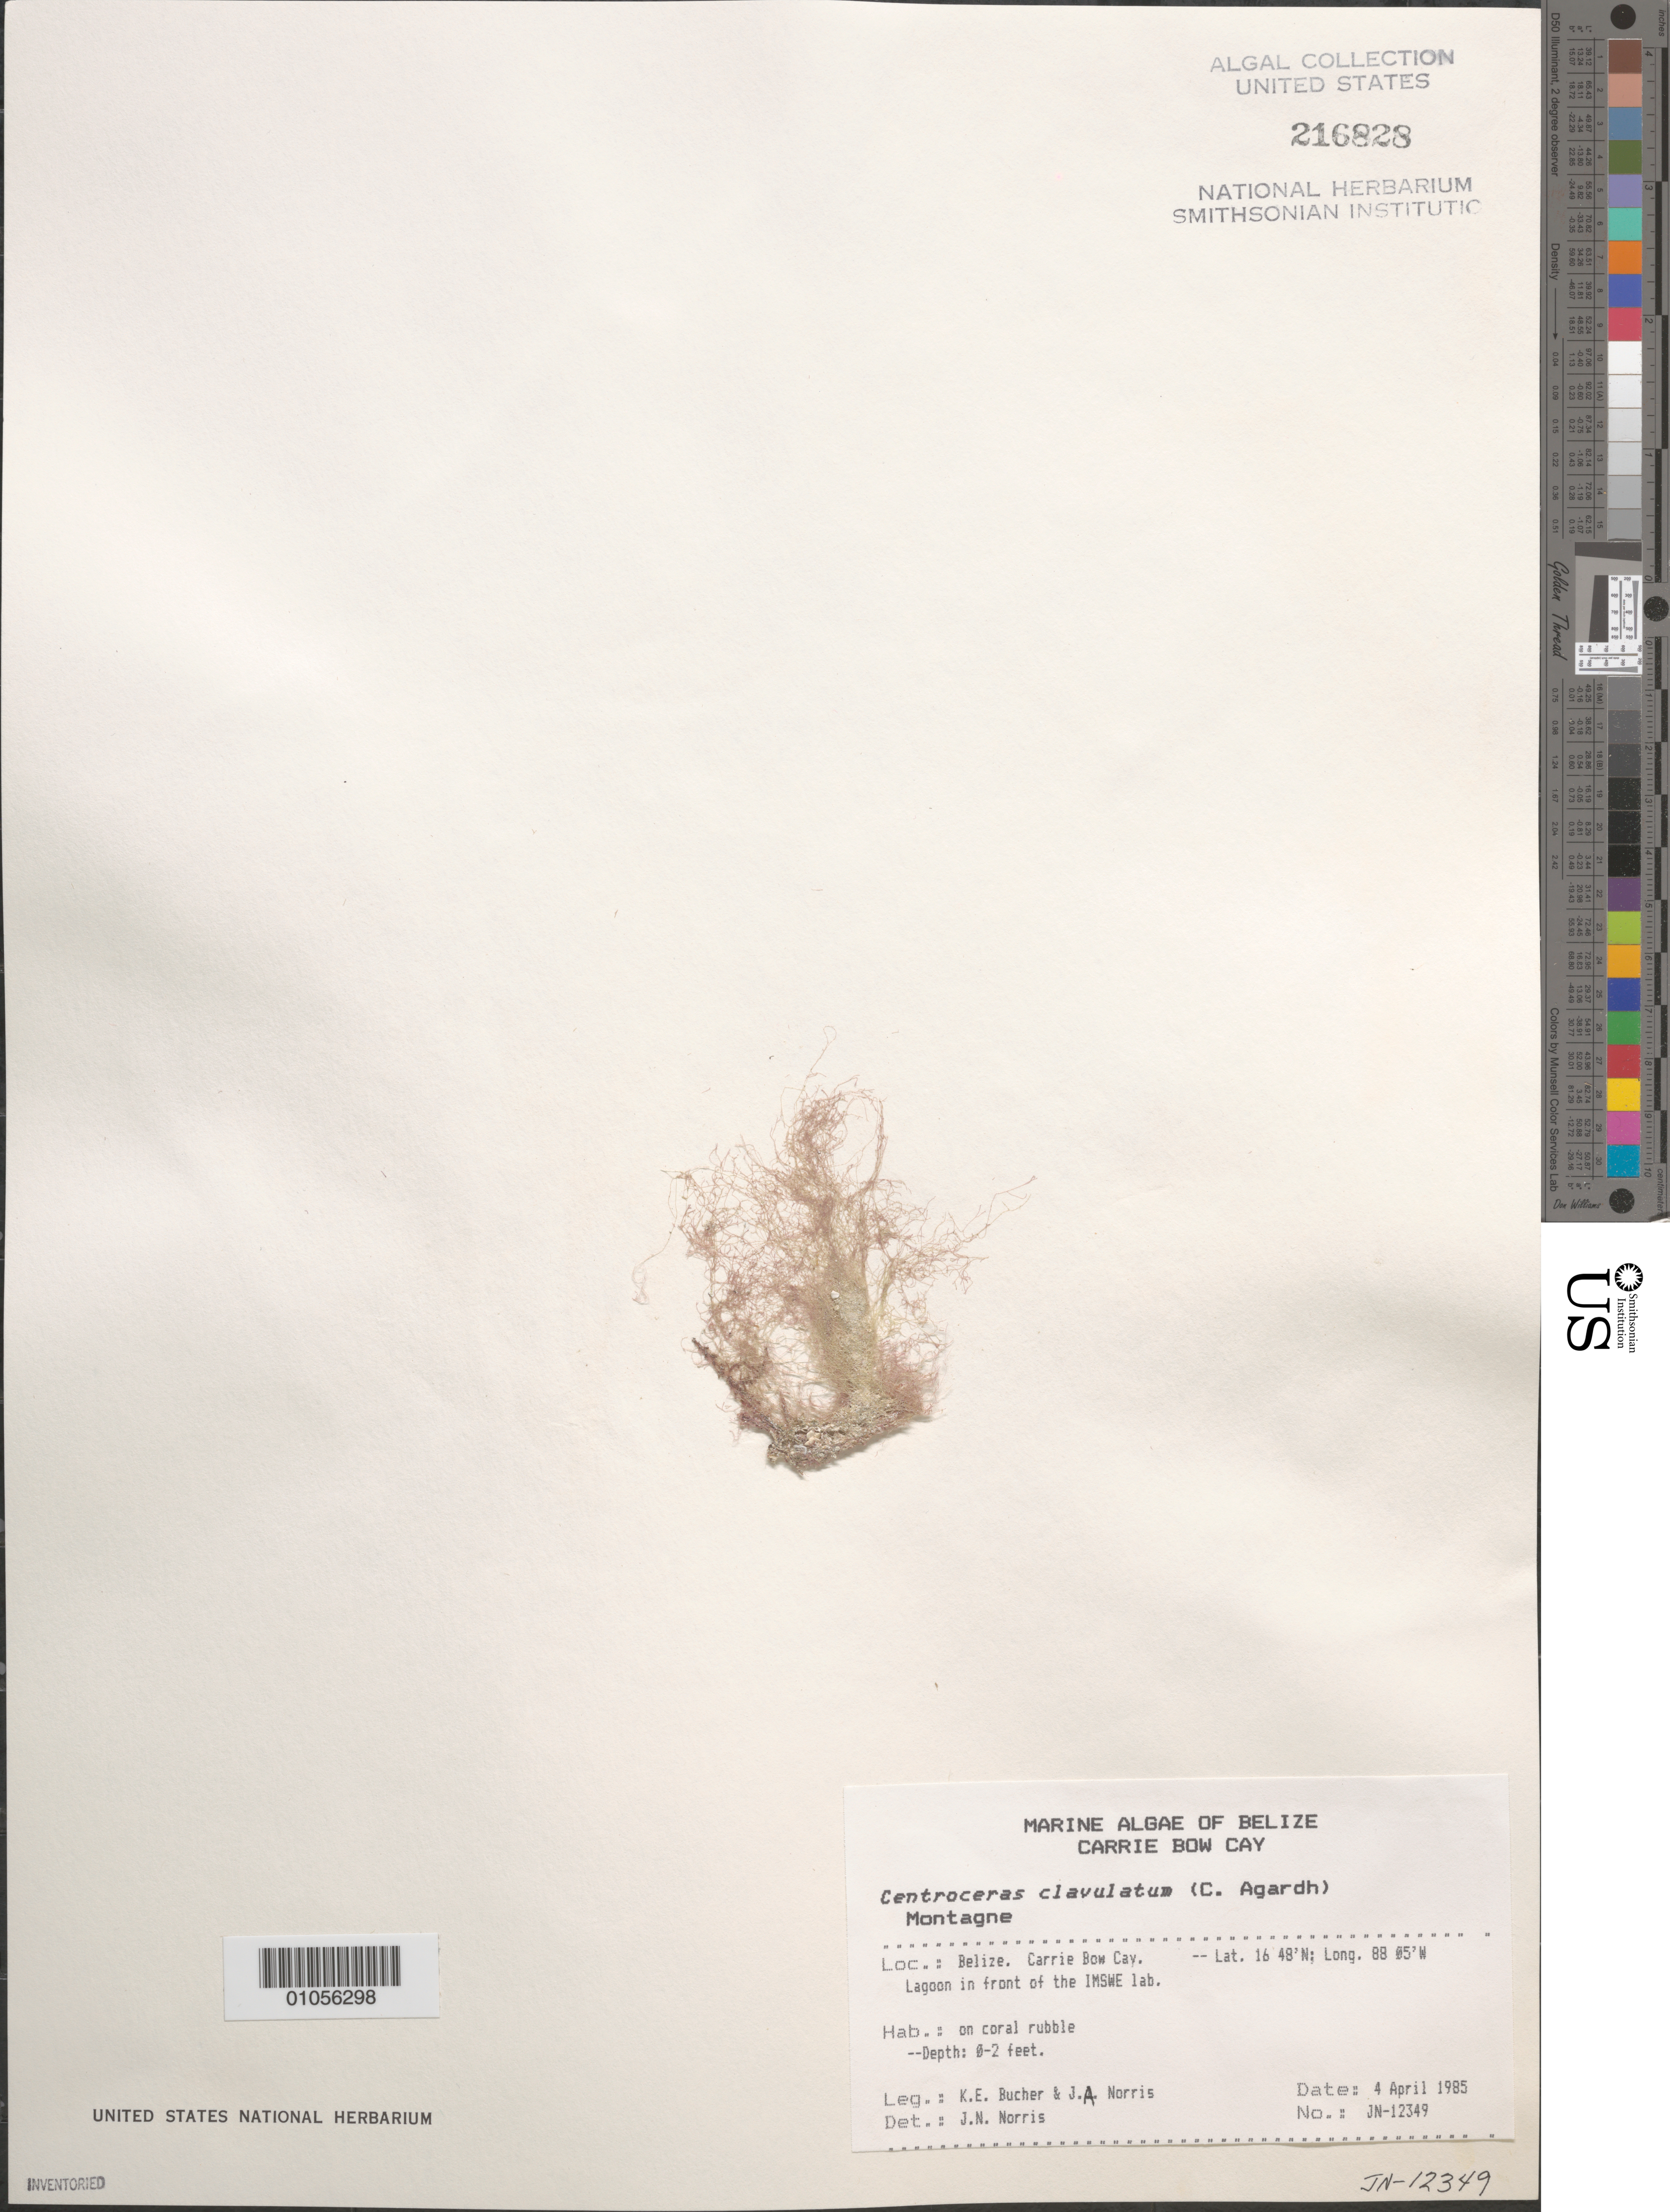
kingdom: Plantae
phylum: Rhodophyta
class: Florideophyceae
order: Ceramiales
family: Ceramiaceae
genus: Centroceras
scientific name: Centroceras clavulatum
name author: (C. Agardh) Mont.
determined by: Norris, James N.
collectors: K. E. Bucher & J. A. Norris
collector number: JN-12349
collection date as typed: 04 Apr 1985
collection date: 1985-04-04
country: Belize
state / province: Stann Creek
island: Carrie Bow Cay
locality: Lagoon in front of the IMSWE laboratory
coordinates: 16 48'N, 88 05'W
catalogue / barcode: US 216828